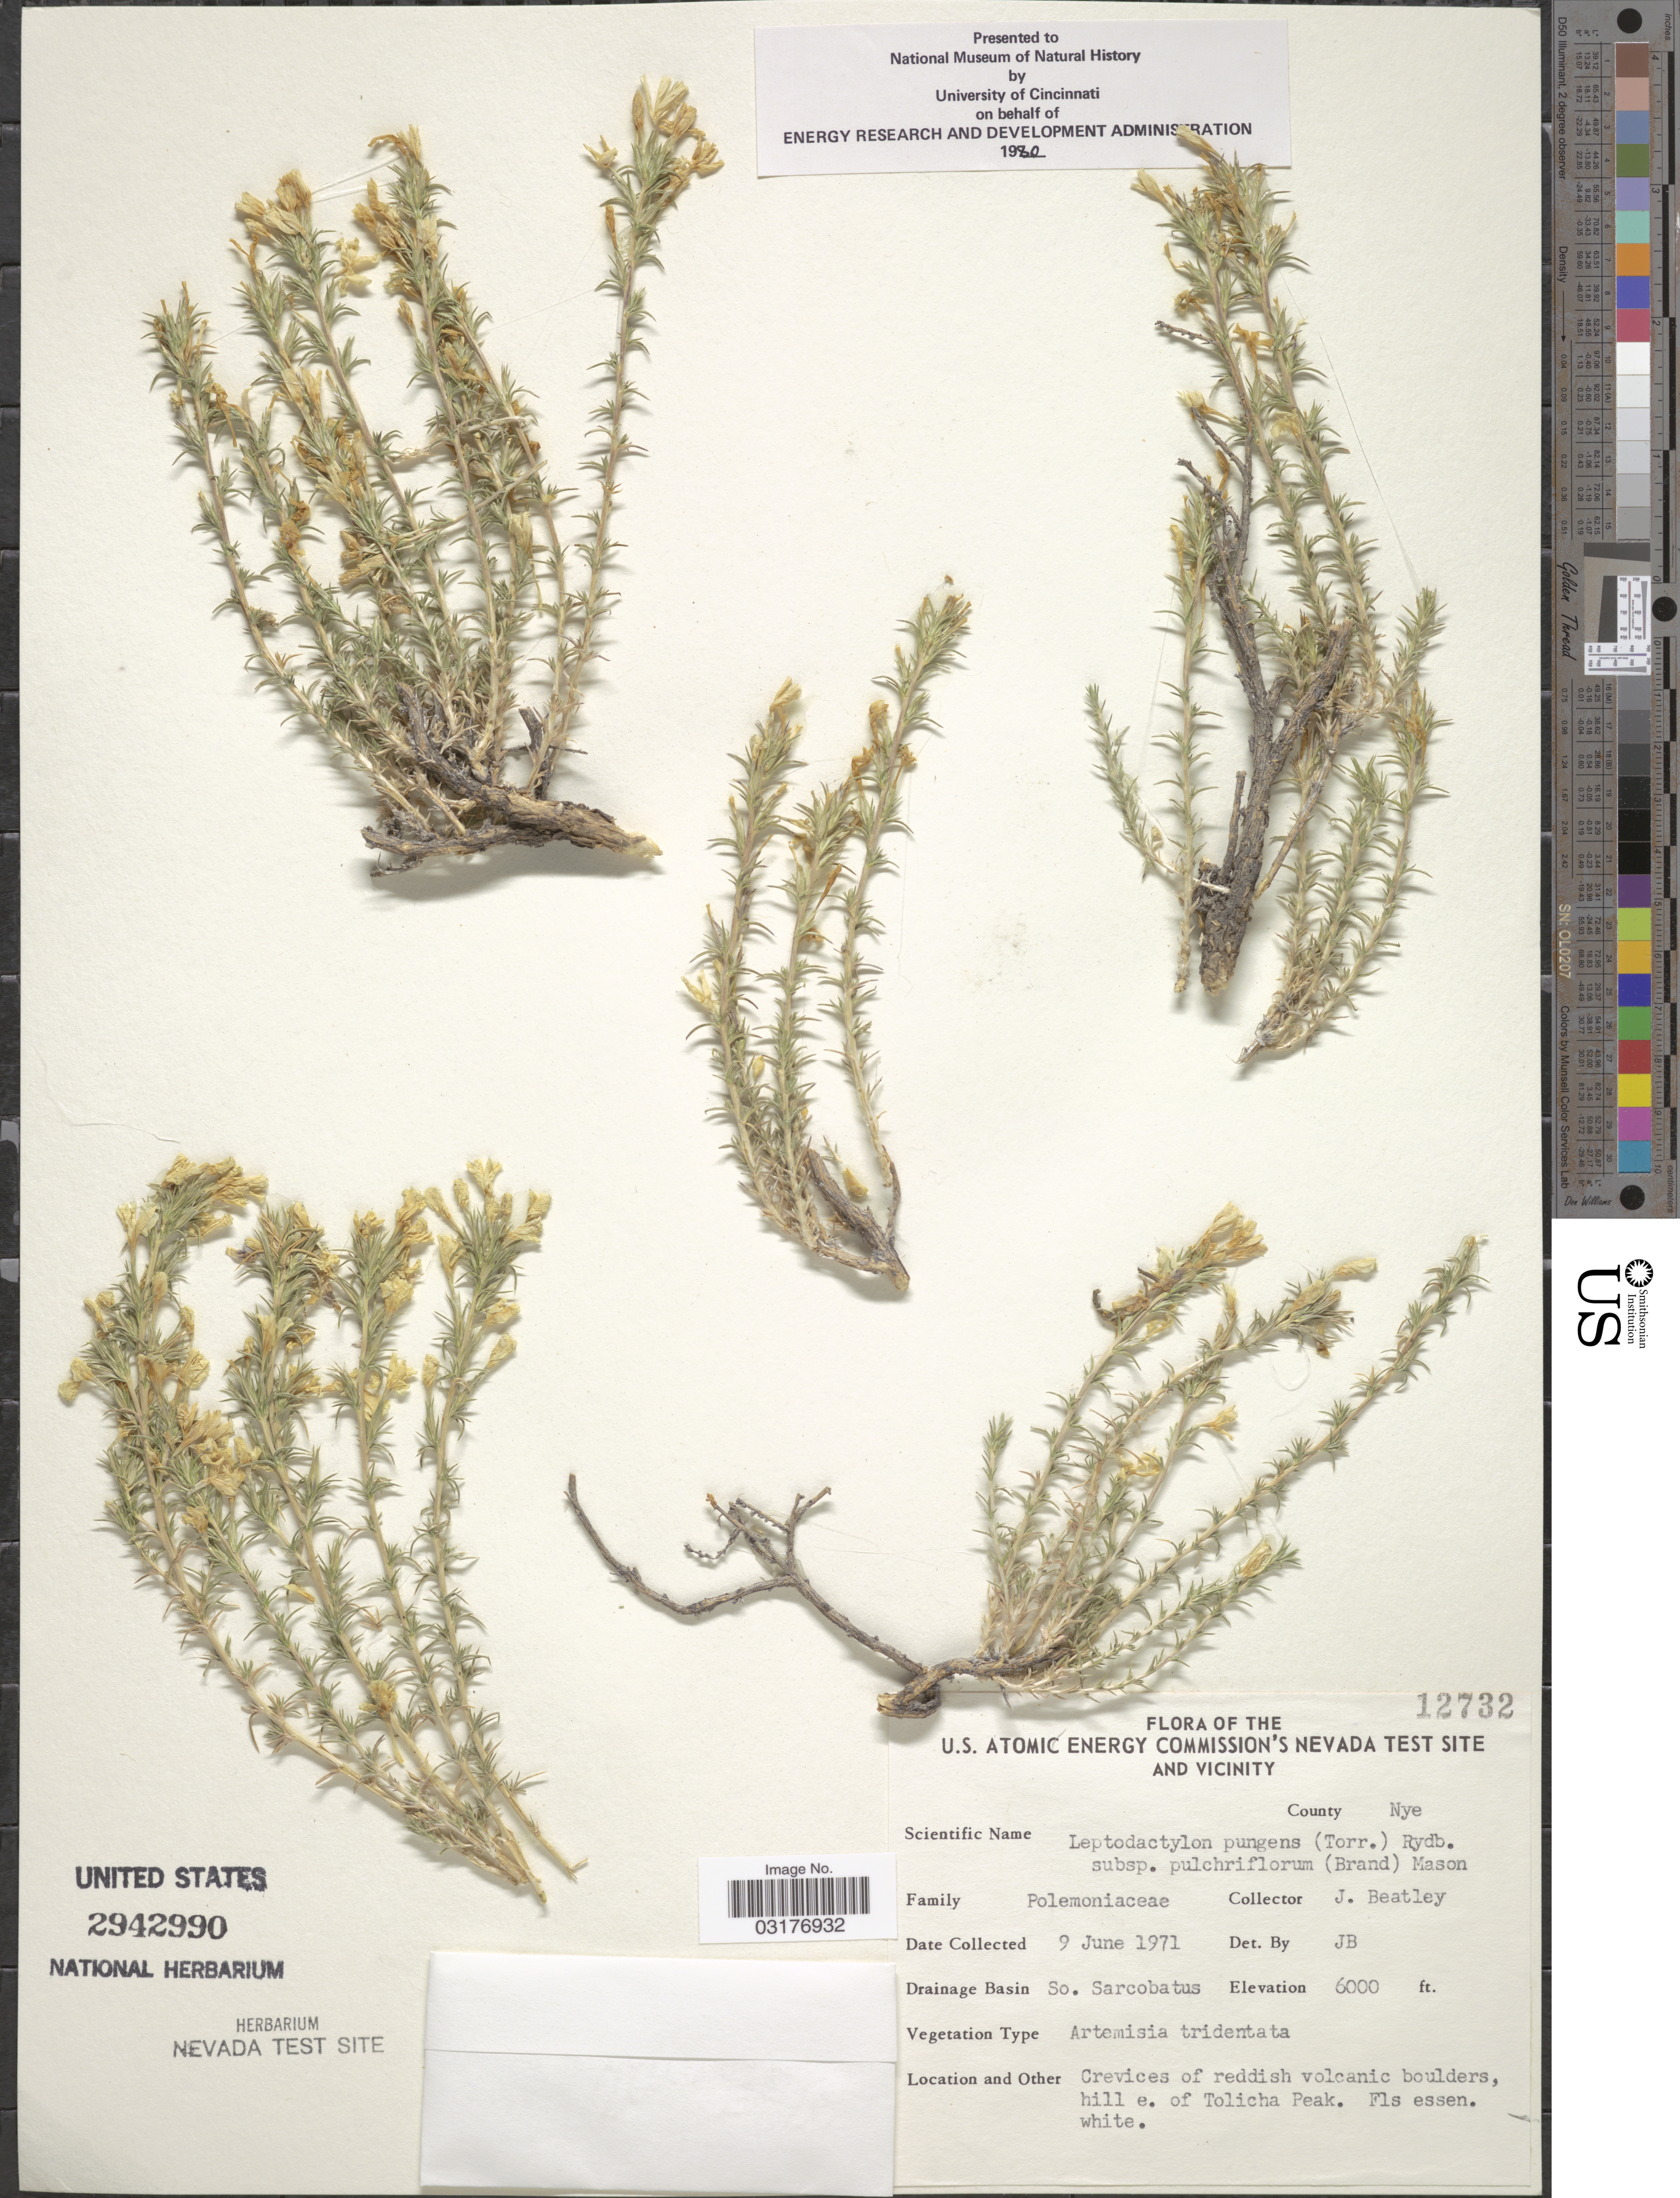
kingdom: Plantae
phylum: Tracheophyta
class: Magnoliopsida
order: Ericales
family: Polemoniaceae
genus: Linanthus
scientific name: Linanthus pungens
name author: (Torr.) J.M. Porter & L.A. Johnson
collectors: J. C. Beatley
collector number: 12732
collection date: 1971-06-09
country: United States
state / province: Nevada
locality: The U.S. Atomic Energy Commission's Nevada Test Site and Vicinity. County Nye. Drainage Basin So. Sarcobatus. hill e. of Tolicha Peak.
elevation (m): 1829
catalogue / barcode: US 2942990